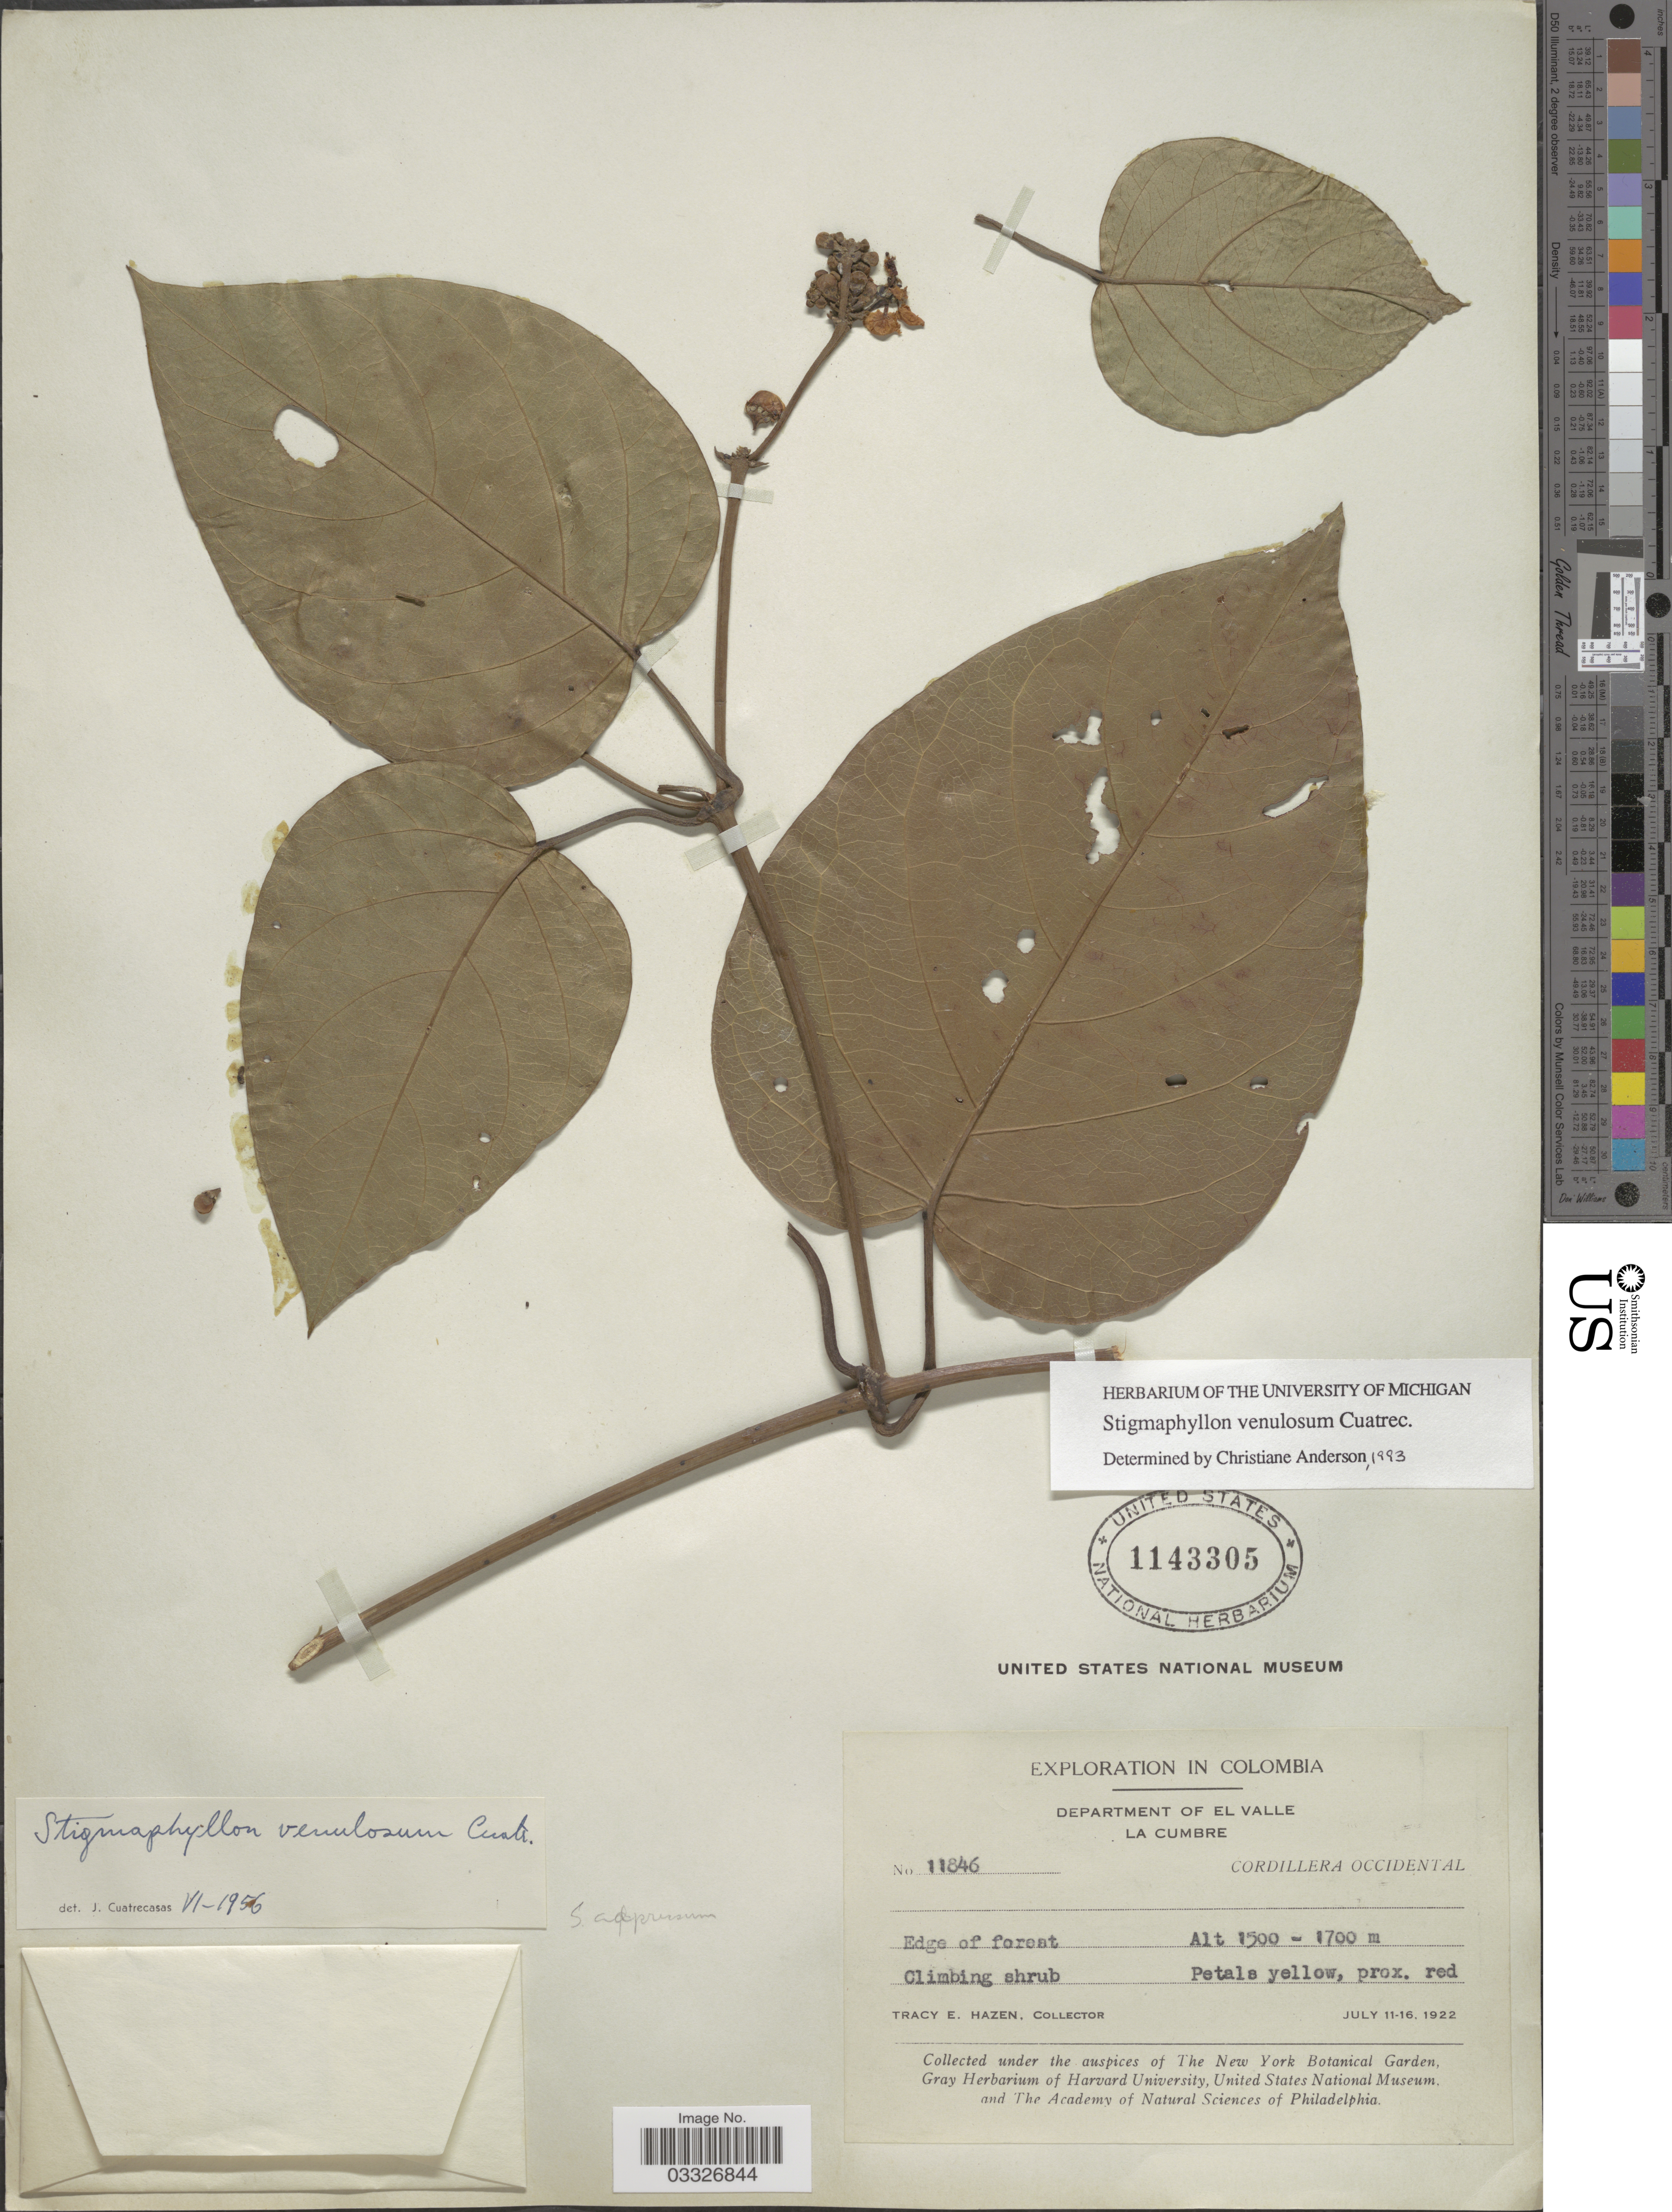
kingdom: Plantae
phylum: Tracheophyta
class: Magnoliopsida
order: Malpighiales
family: Malpighiaceae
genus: Stigmaphyllon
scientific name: Stigmaphyllon venulosum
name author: Cuatrec.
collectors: T. E. Hazen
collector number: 11846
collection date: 1922-07-11/1922-07-16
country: Colombia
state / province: Valle del Cauca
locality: Department of El Valle. La Cumbre. Cordillera Occidental.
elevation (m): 1500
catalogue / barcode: US 1143305